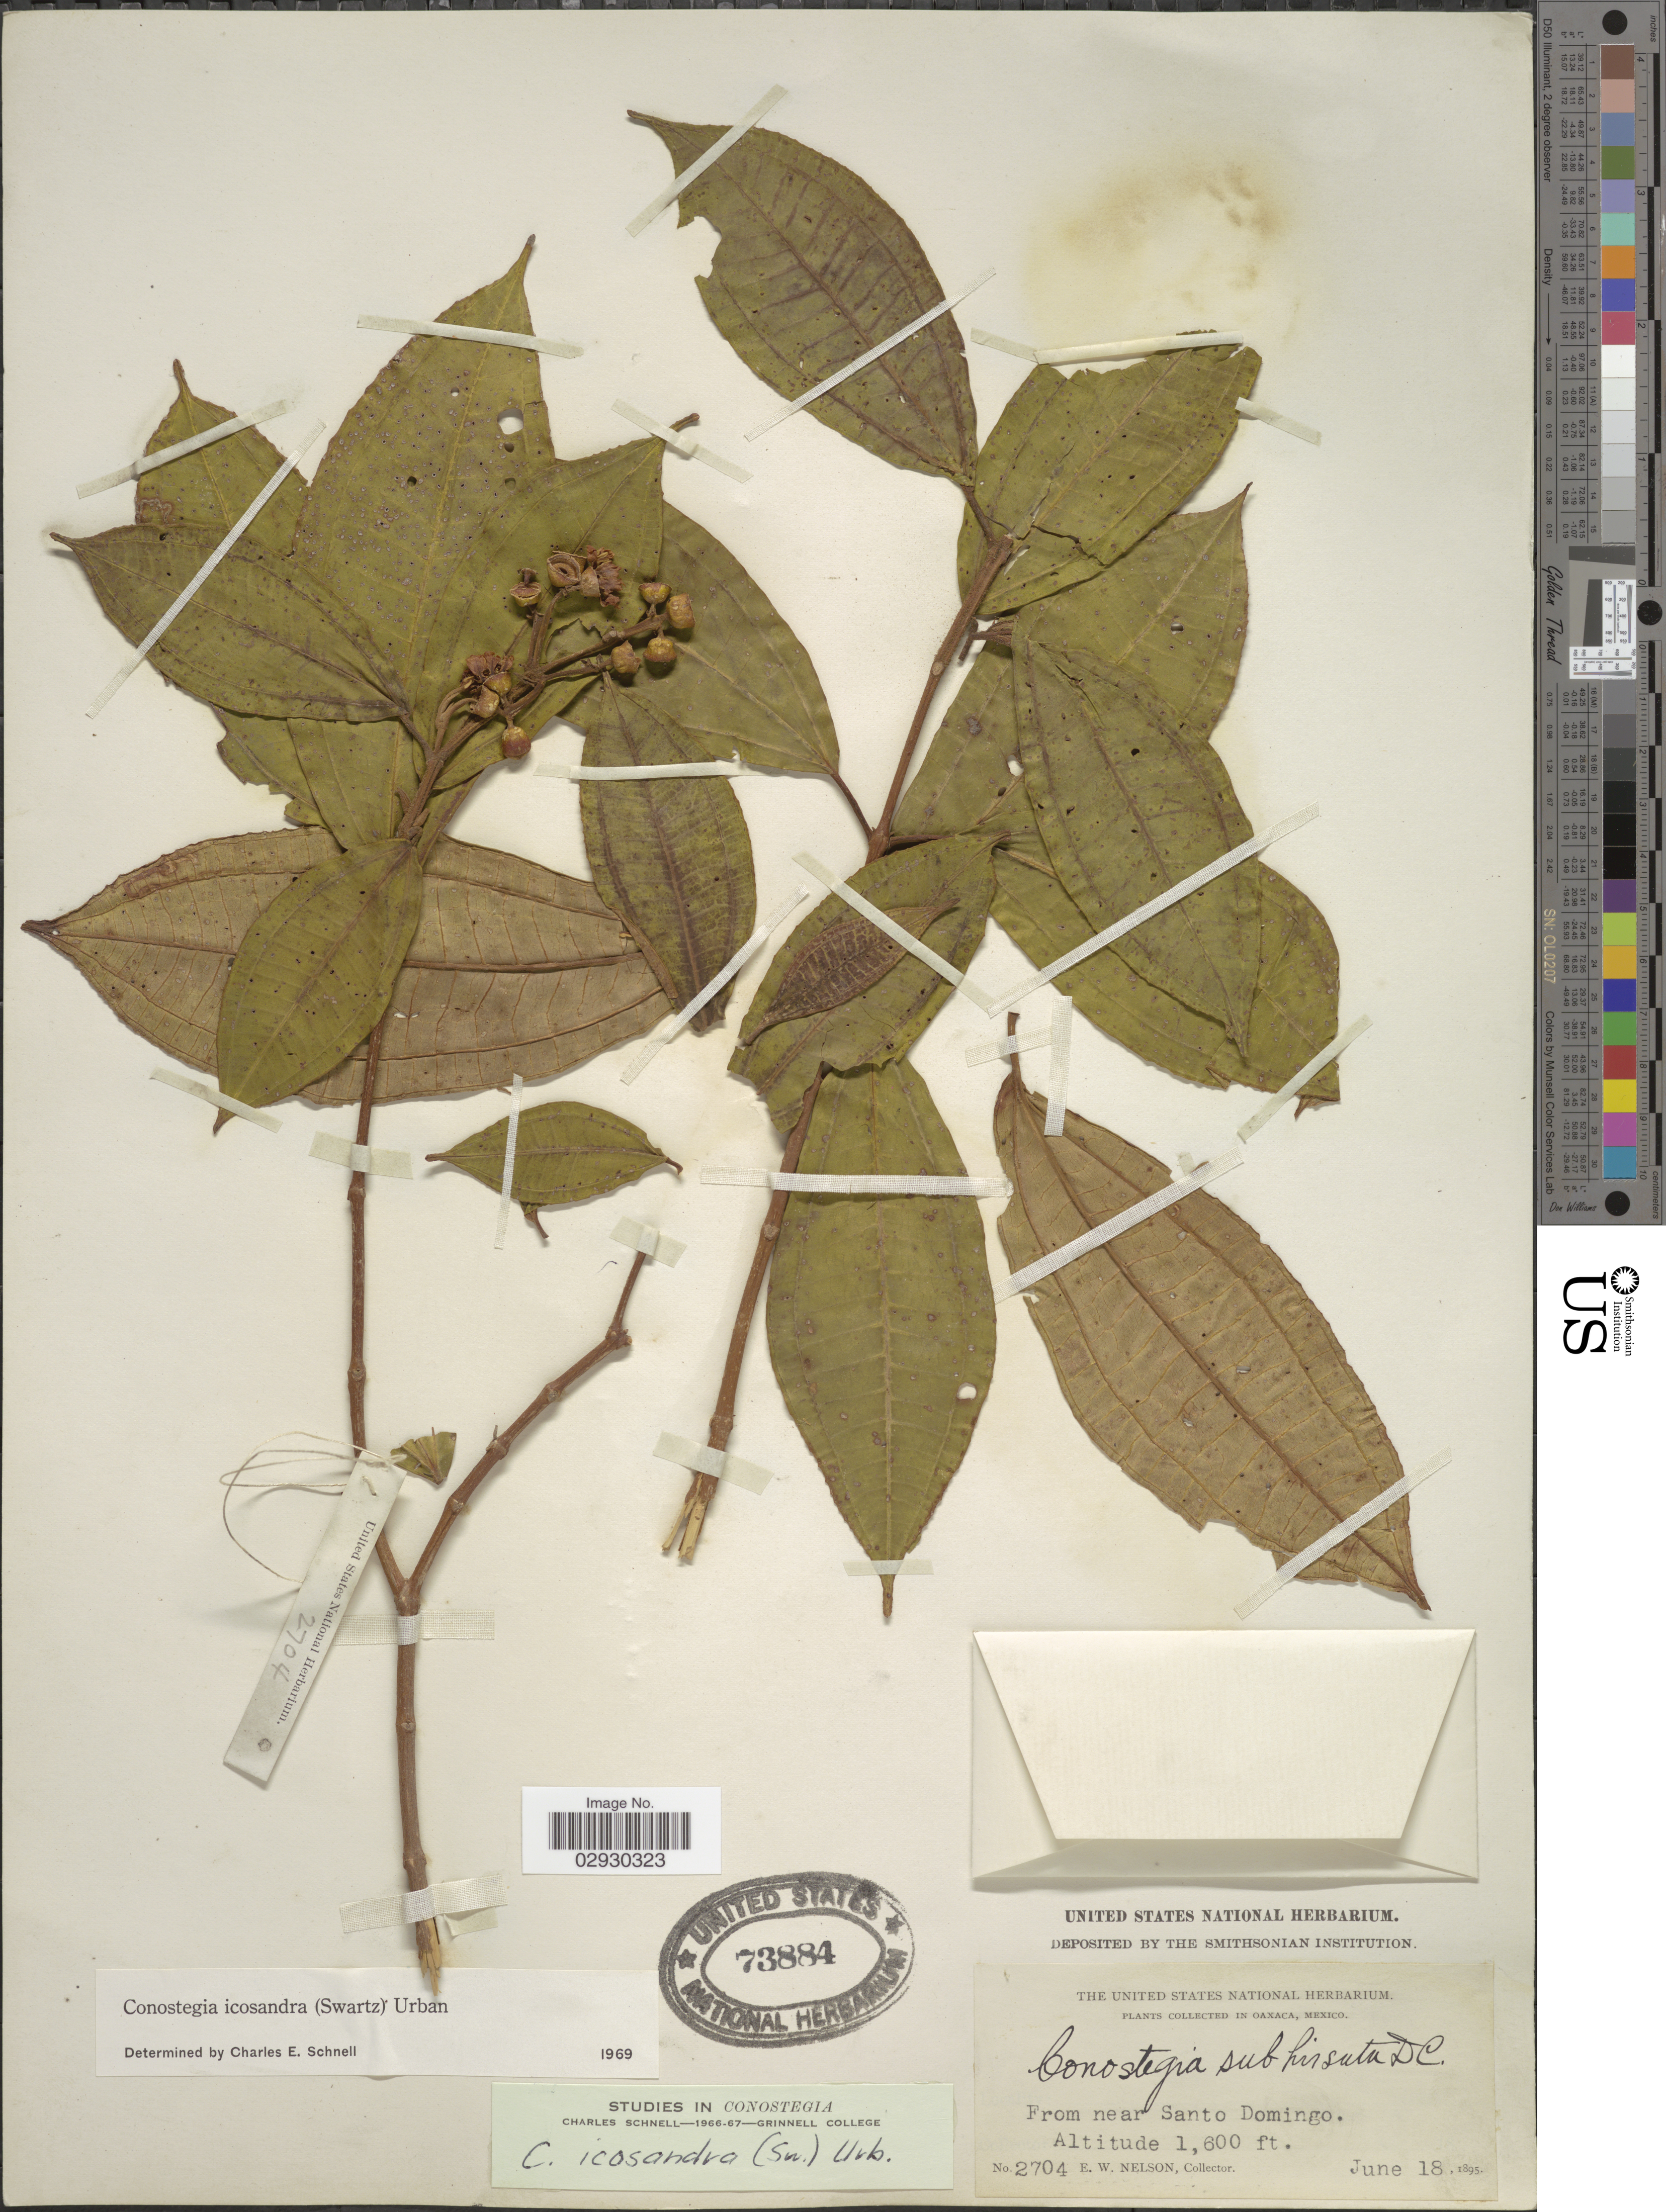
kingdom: Plantae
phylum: Tracheophyta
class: Magnoliopsida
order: Myrtales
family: Melastomataceae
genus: Conostegia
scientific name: Conostegia icosandra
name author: (Sw.) Urb.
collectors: E. W. Nelson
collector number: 2704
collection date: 1895-06-18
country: Mexico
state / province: Oaxaca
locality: From near Santo Domingo.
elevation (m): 488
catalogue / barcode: US 73884